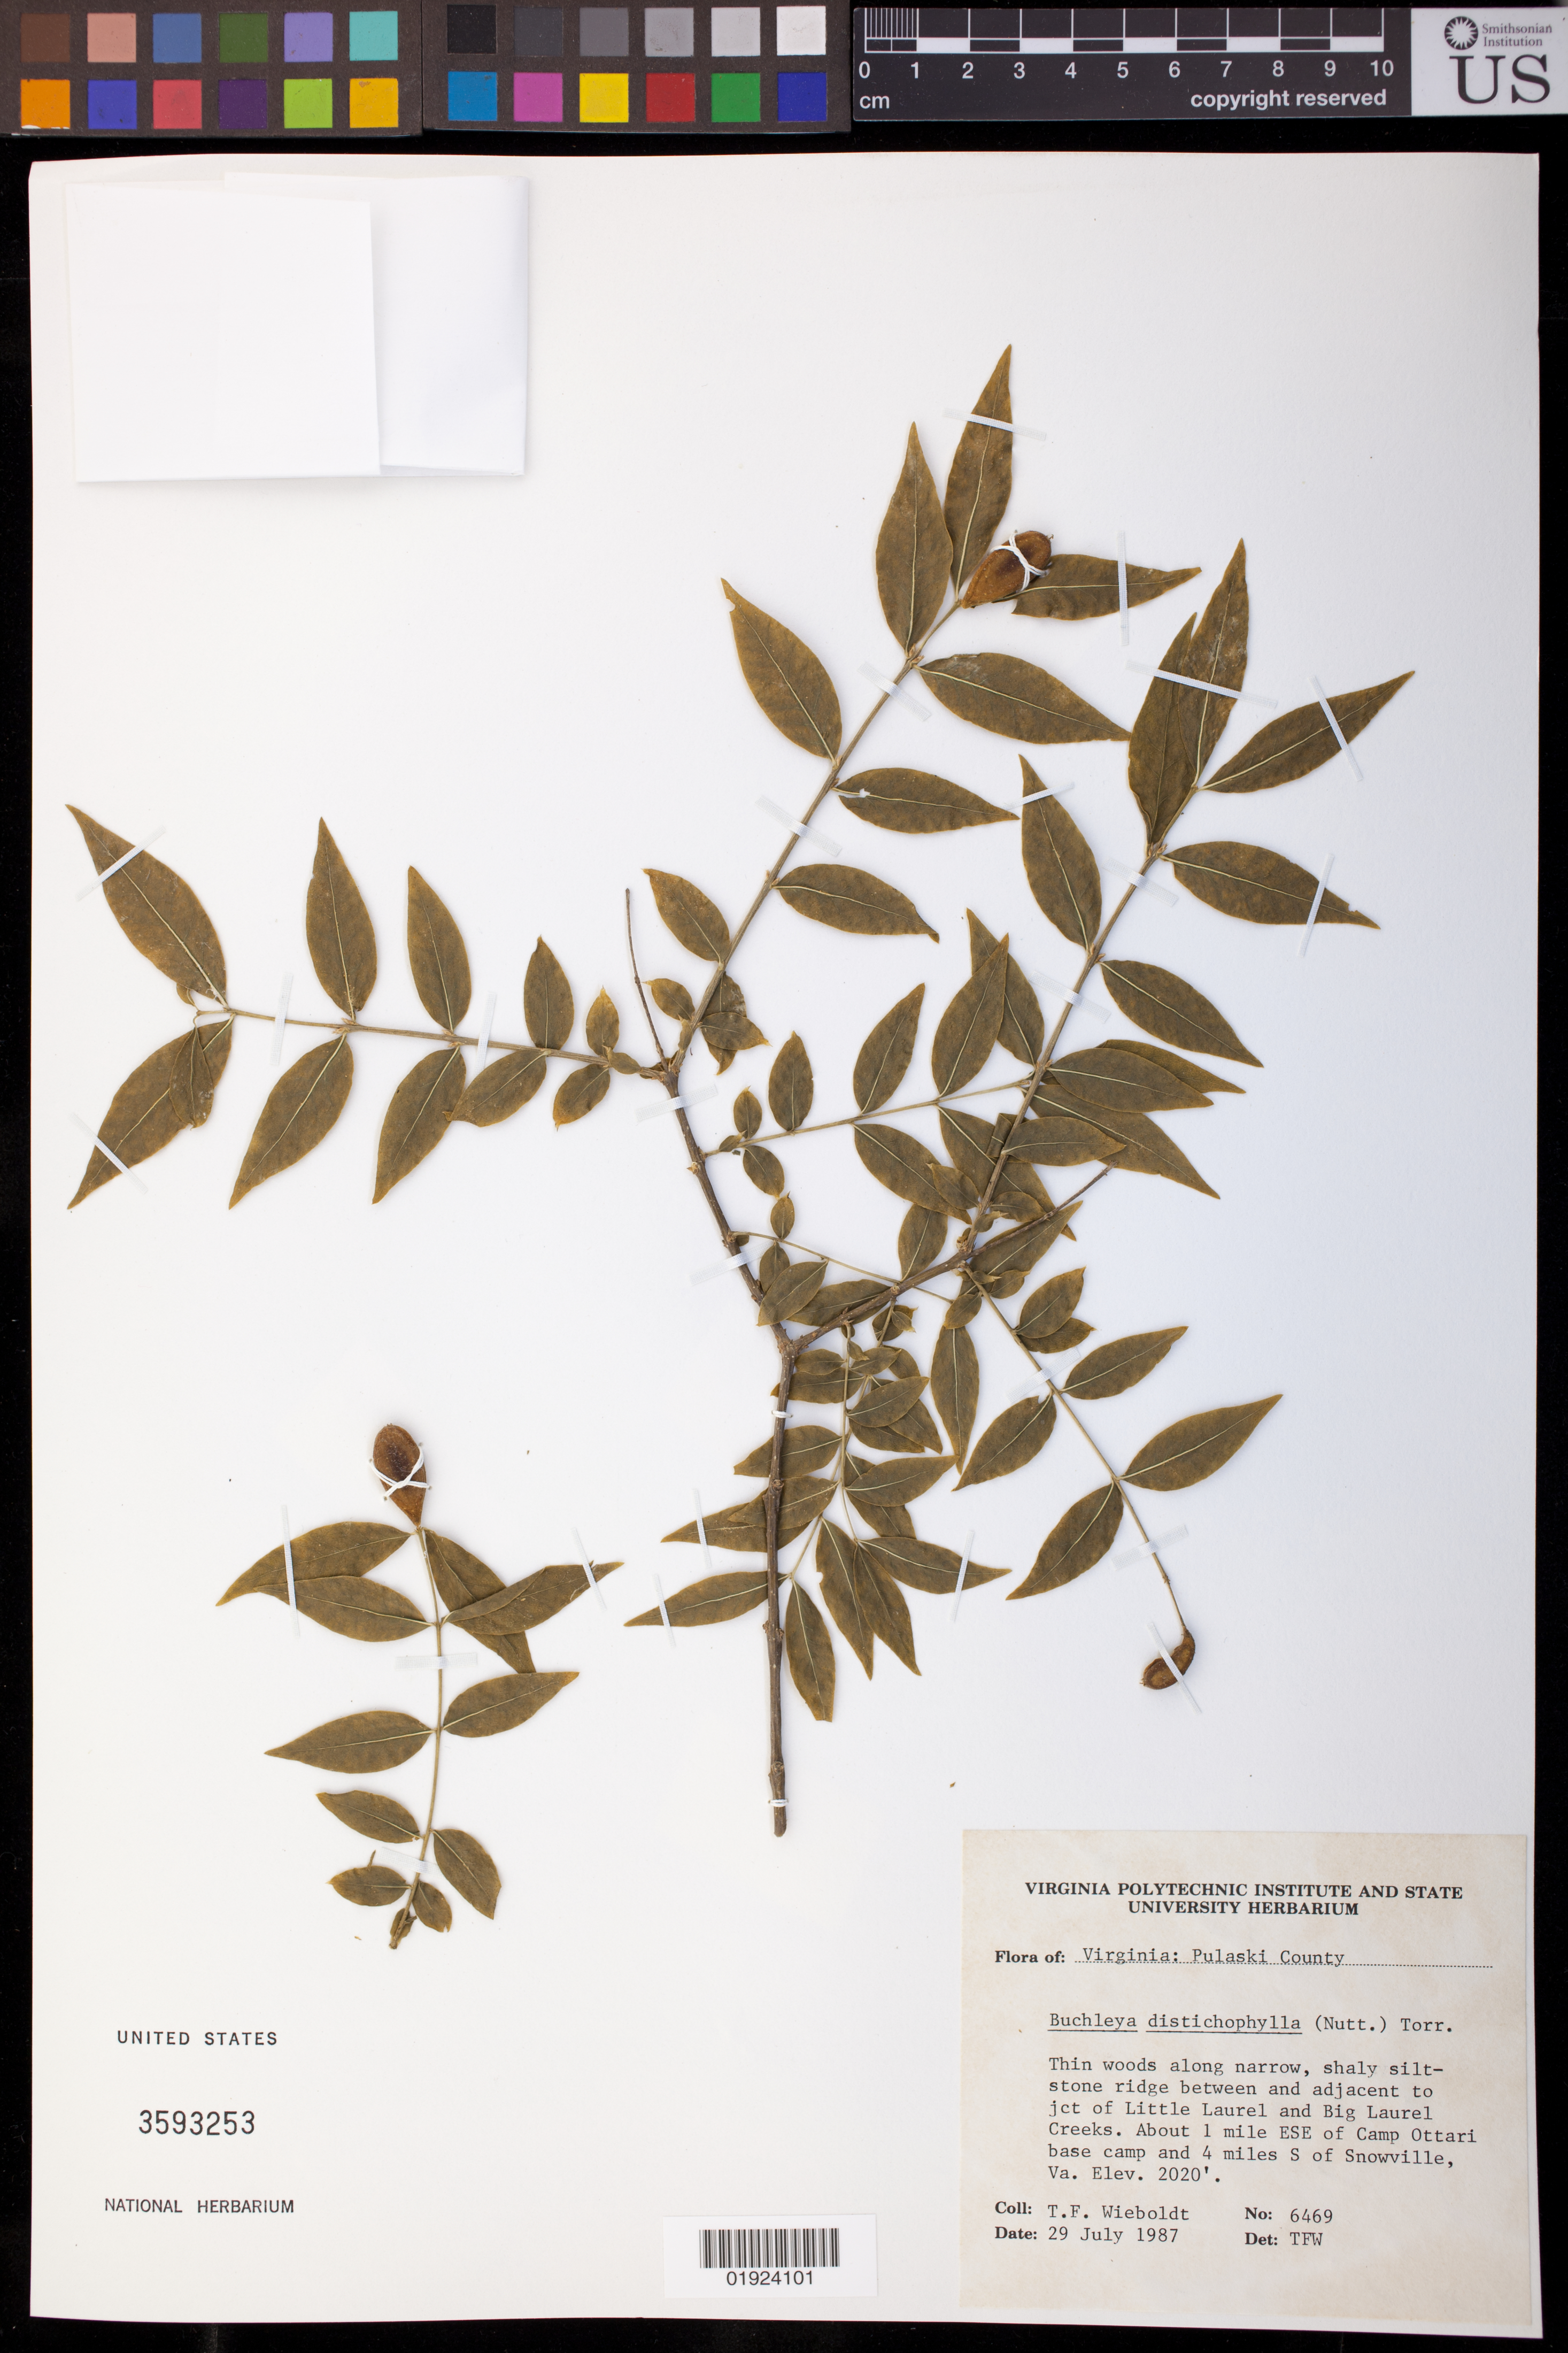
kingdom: Plantae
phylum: Tracheophyta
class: Magnoliopsida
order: Santalales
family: Thesiaceae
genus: Buckleya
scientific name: Buckleya distichophylla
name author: (Nutt.) Torr.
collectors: T. Wieboldt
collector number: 6469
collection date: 1987-07-29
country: United States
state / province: Virginia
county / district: Pulaski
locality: Between and adjacent to Little Laurel and Big Laurel Creeks. About 1 mile ESE of Camp Ottari base camp and 4 miles S of Snowville.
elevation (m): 616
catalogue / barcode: US 3593253